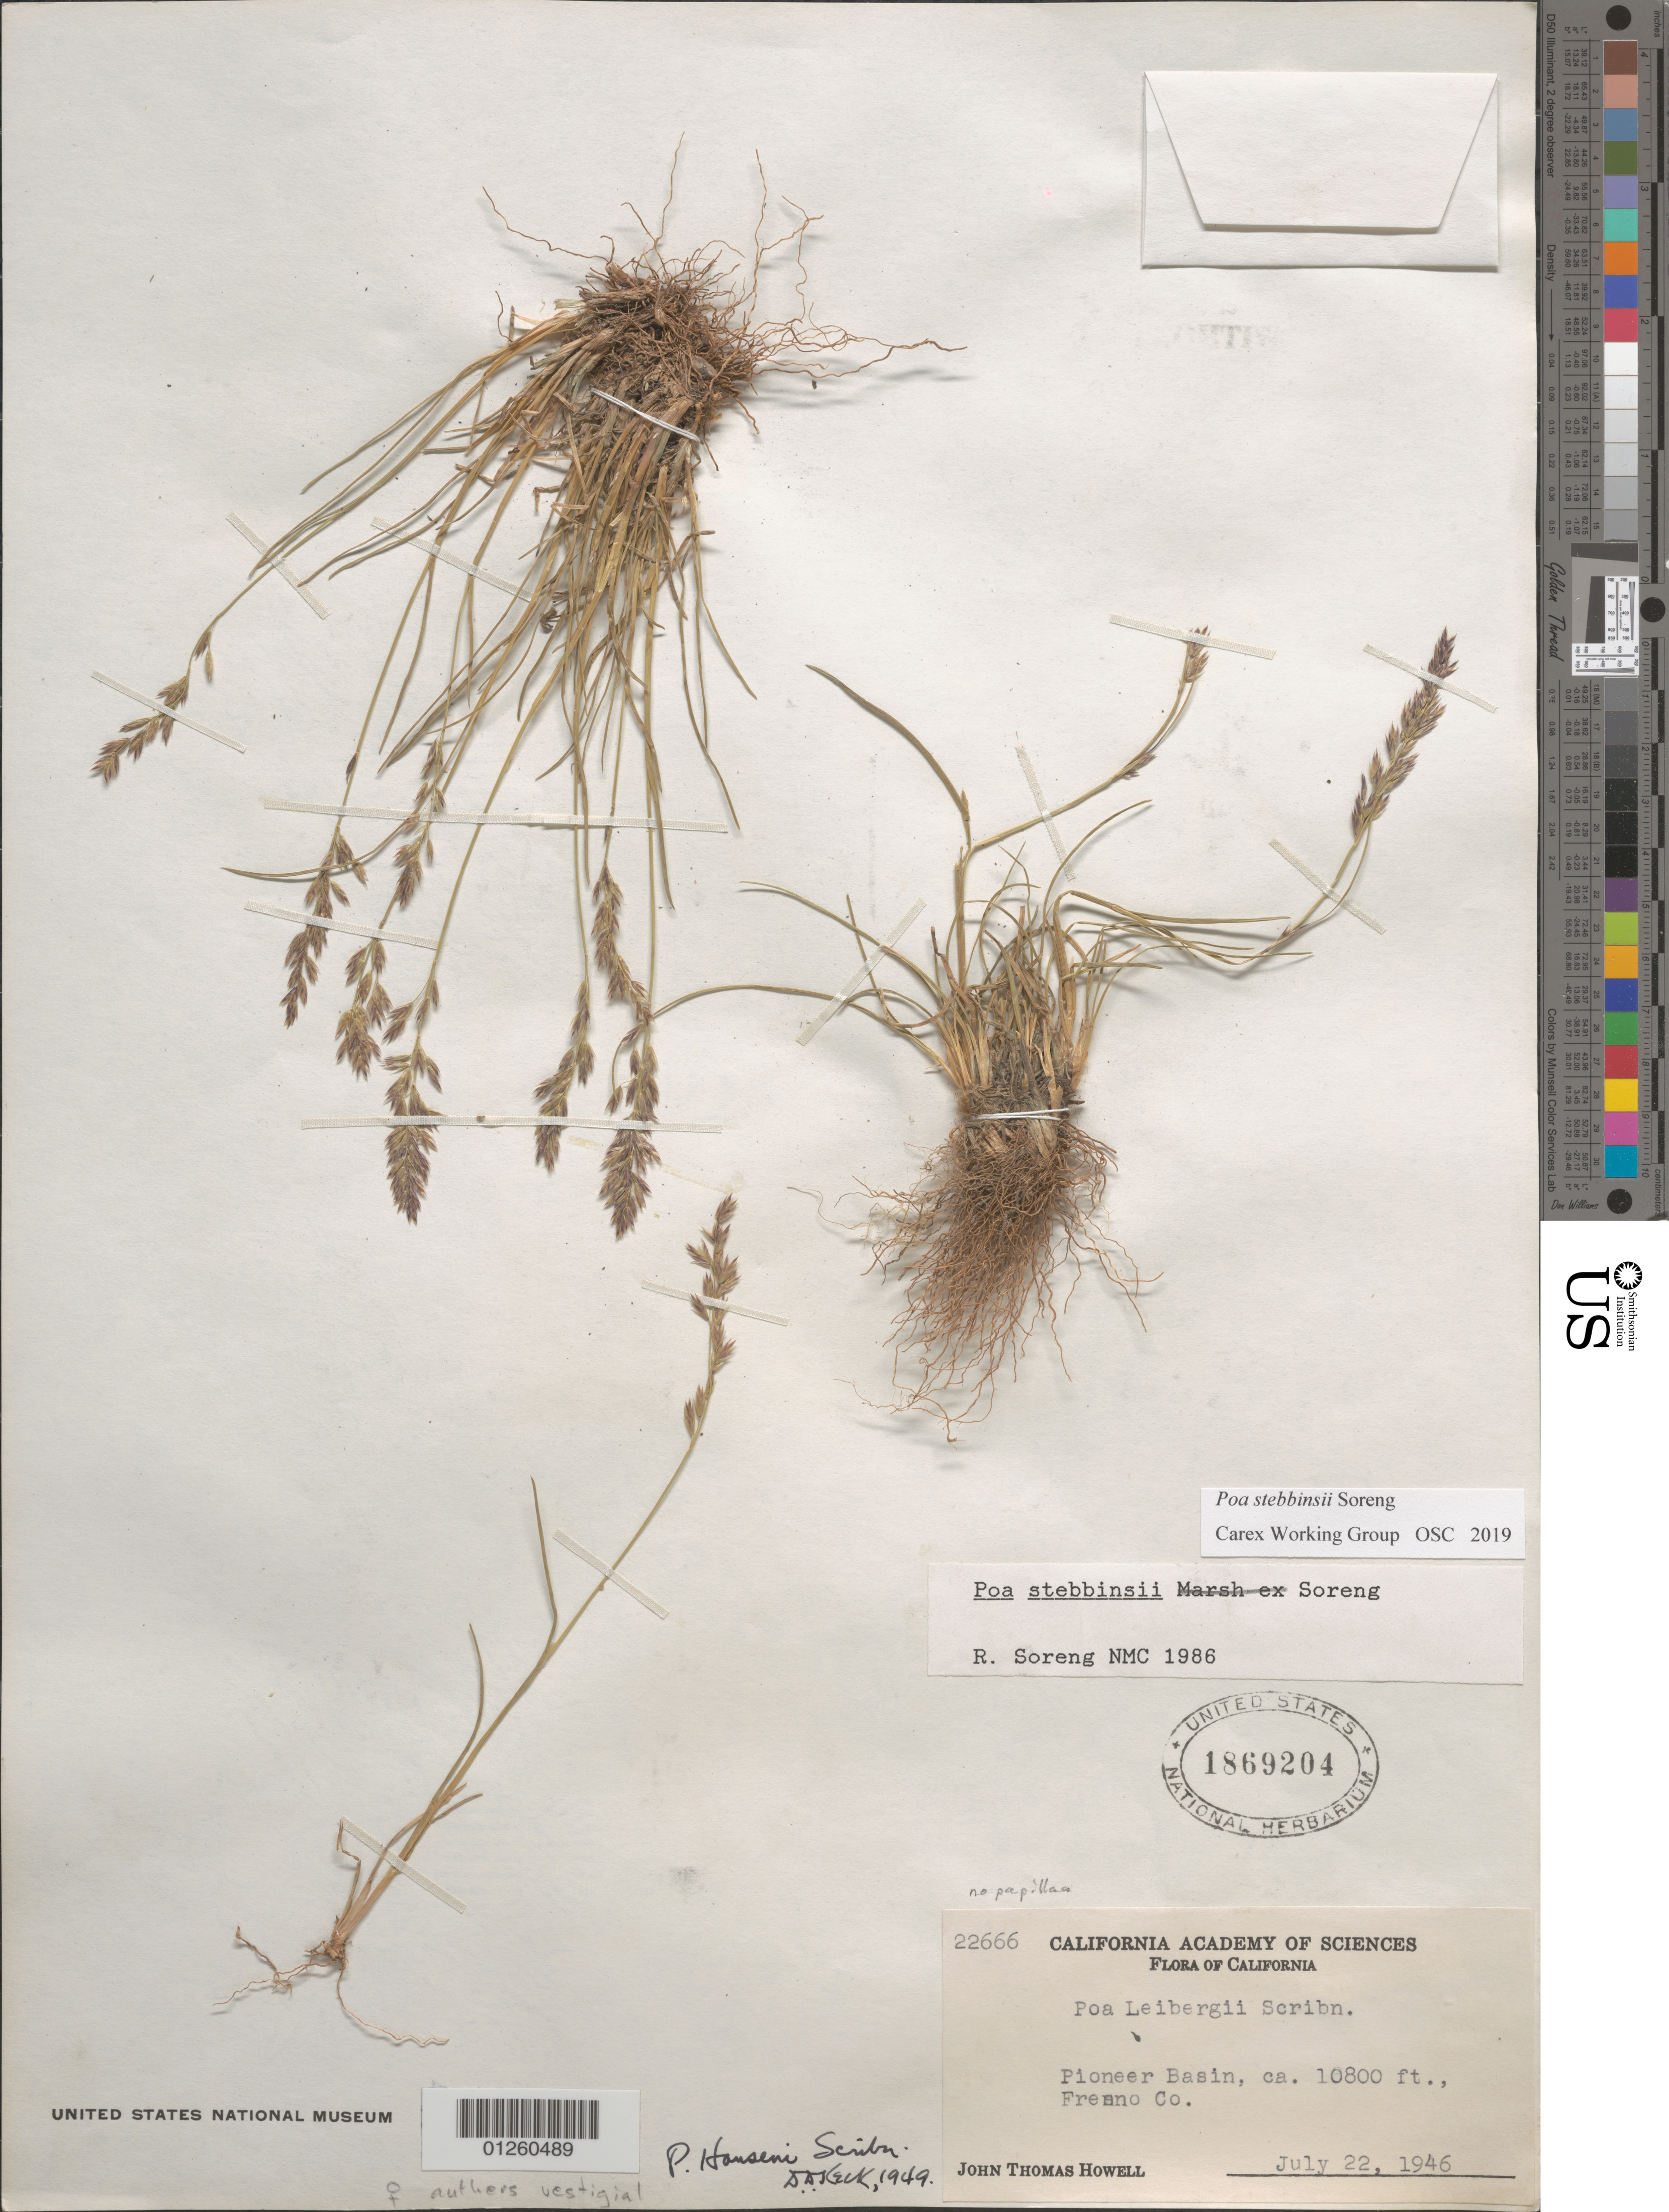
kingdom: Plantae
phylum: Tracheophyta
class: Liliopsida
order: Poales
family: Poaceae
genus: Poa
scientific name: Poa stebbinsii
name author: Soreng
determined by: Soreng, Robert J., Research Associate (BOT), Smithsonian Institution - National Museum of Natural History (UNITED STATES)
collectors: J. T. Howell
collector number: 22666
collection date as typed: July 22, 1946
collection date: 1946-07-22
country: United States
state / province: California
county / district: Fresno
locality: Pioneer Basin.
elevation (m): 3292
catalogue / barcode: US 1869204